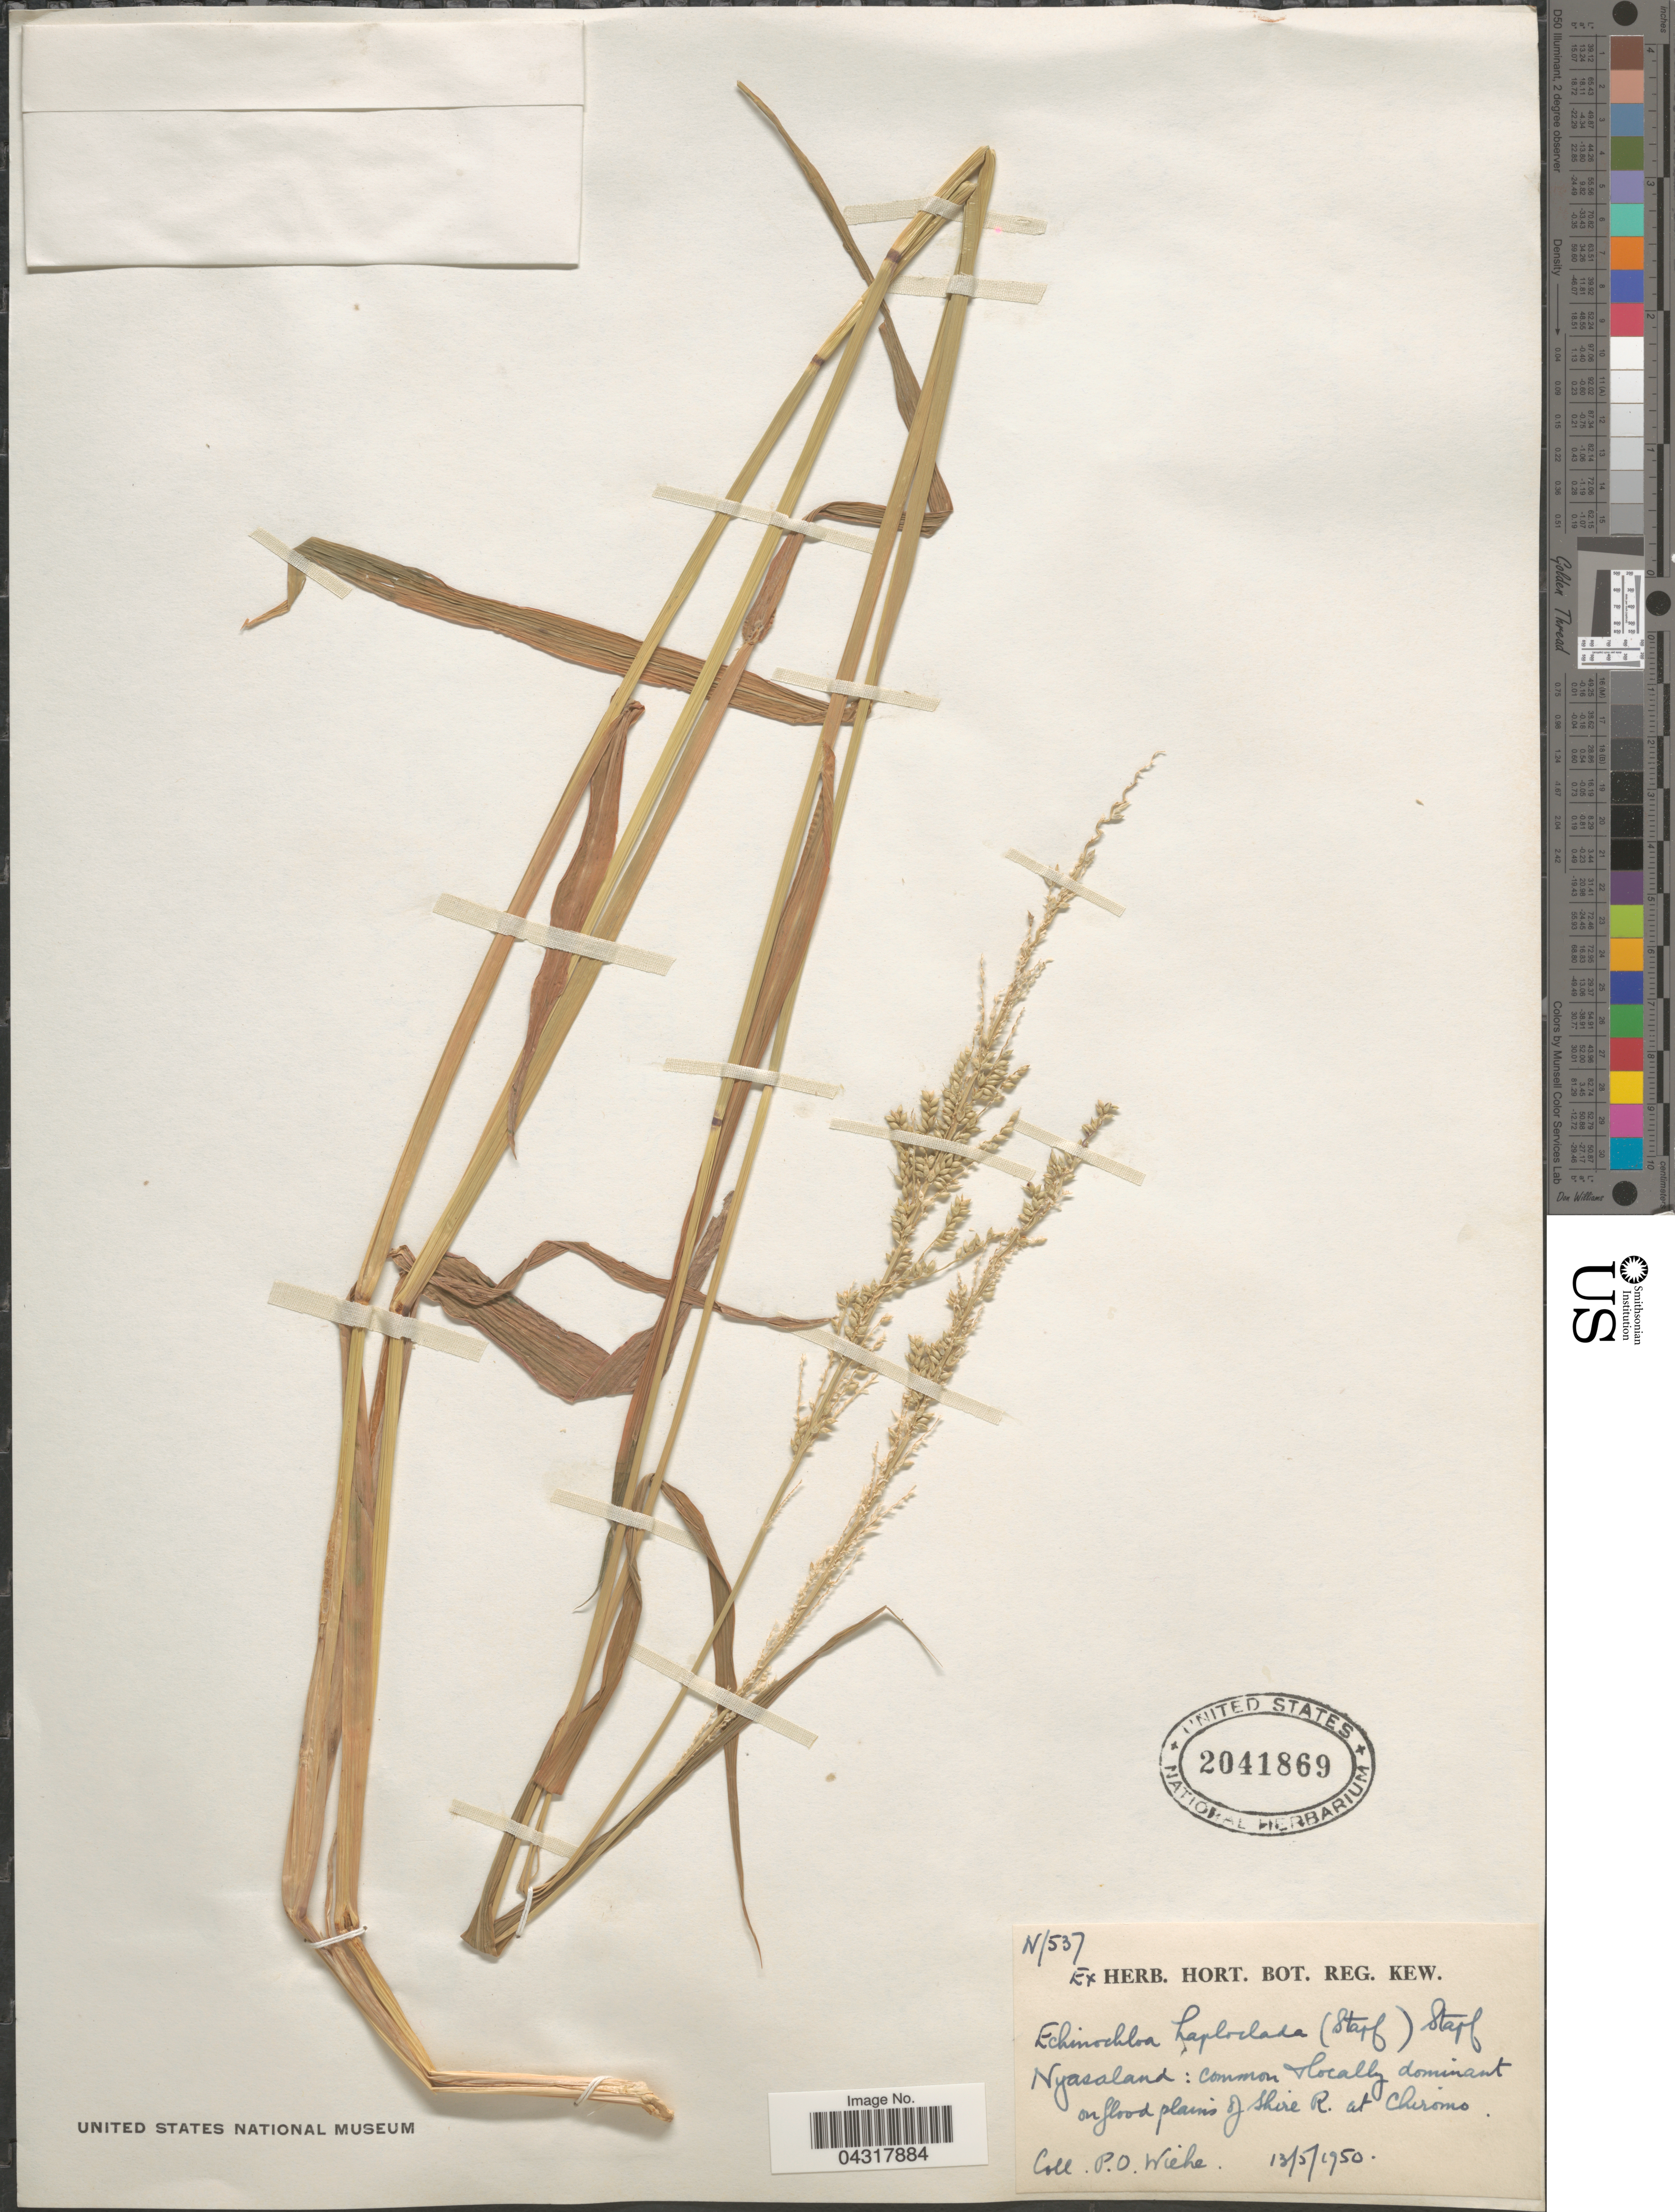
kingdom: Plantae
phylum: Tracheophyta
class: Liliopsida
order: Poales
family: Poaceae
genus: Echinochloa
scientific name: Echinochloa haploclada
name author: (Stapf) Stapf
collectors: P. Wiehe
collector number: N/537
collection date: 1950-05-13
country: Malawi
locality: Nyasaland: common locally dominant on flood plains of Shire R. at Chiromo.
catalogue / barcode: US 2041869